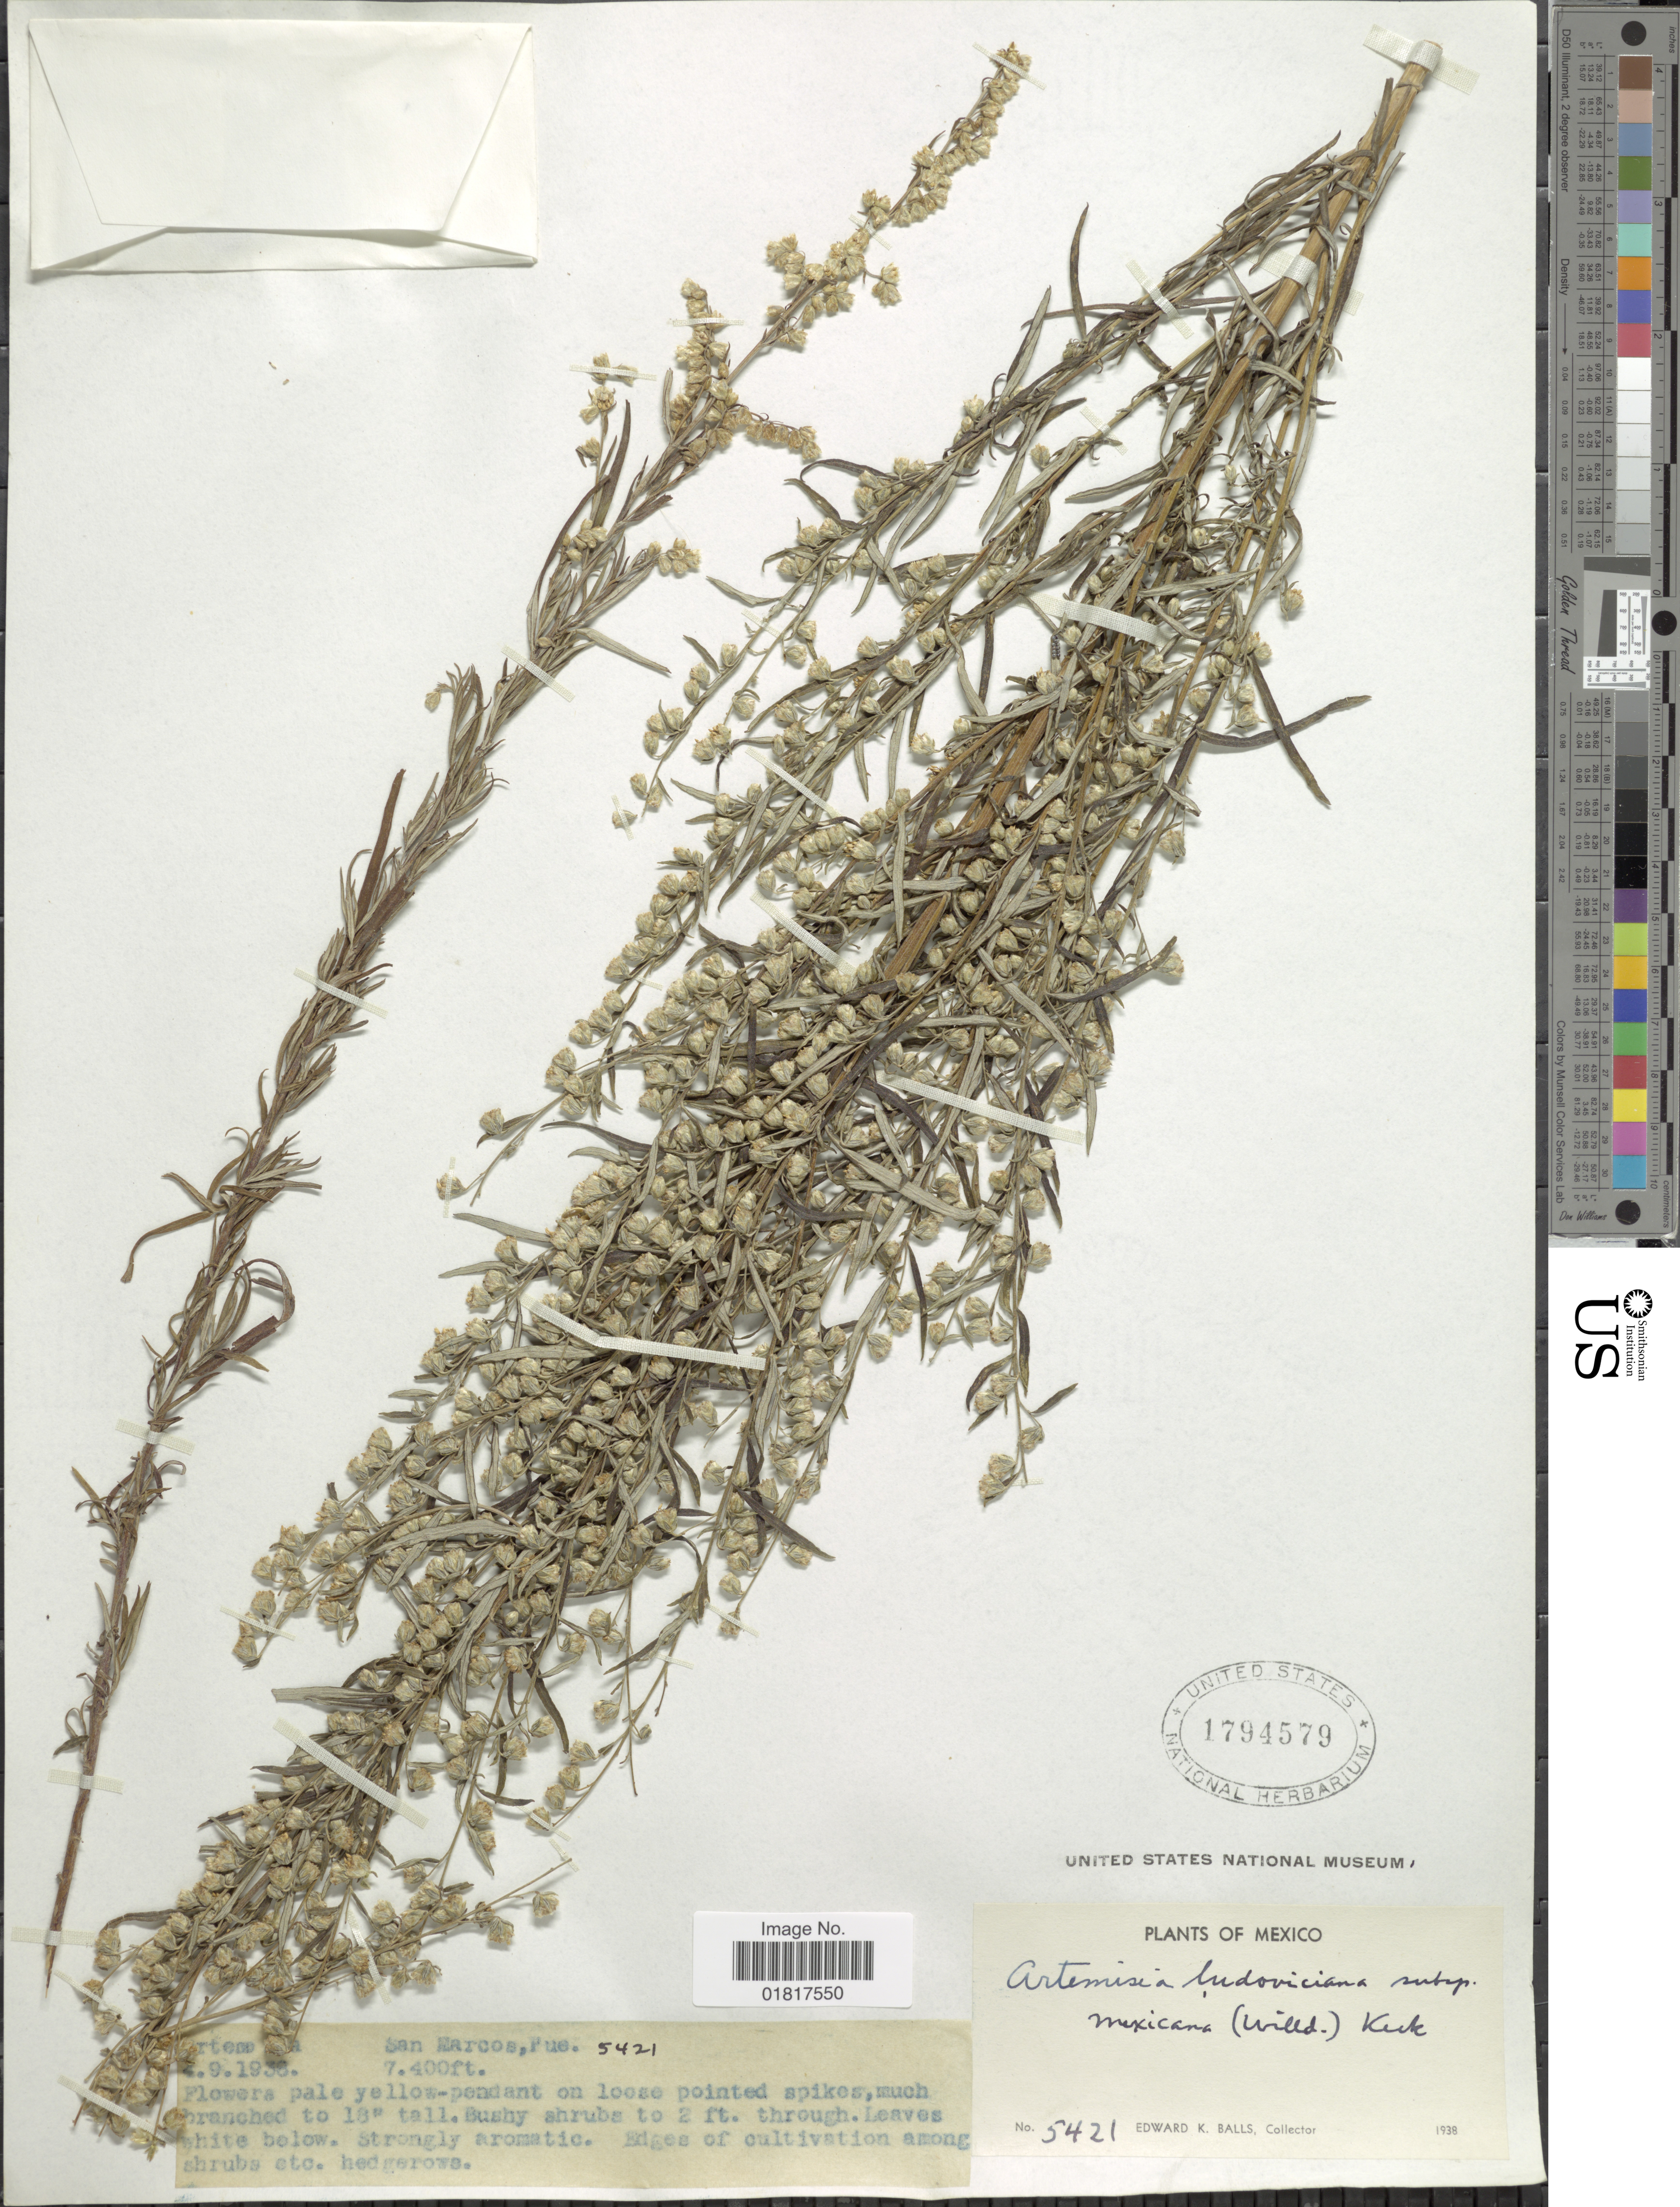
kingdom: Plantae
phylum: Tracheophyta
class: Magnoliopsida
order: Asterales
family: Asteraceae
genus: Artemisia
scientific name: Artemisia ludoviciana subsp. mexicana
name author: (Willd. ex Spreng.) D.D. Keck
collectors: E. K. Balls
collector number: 5421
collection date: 1938-09-02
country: Mexico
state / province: Puebla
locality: San Marcos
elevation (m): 2256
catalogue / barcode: US 1794579